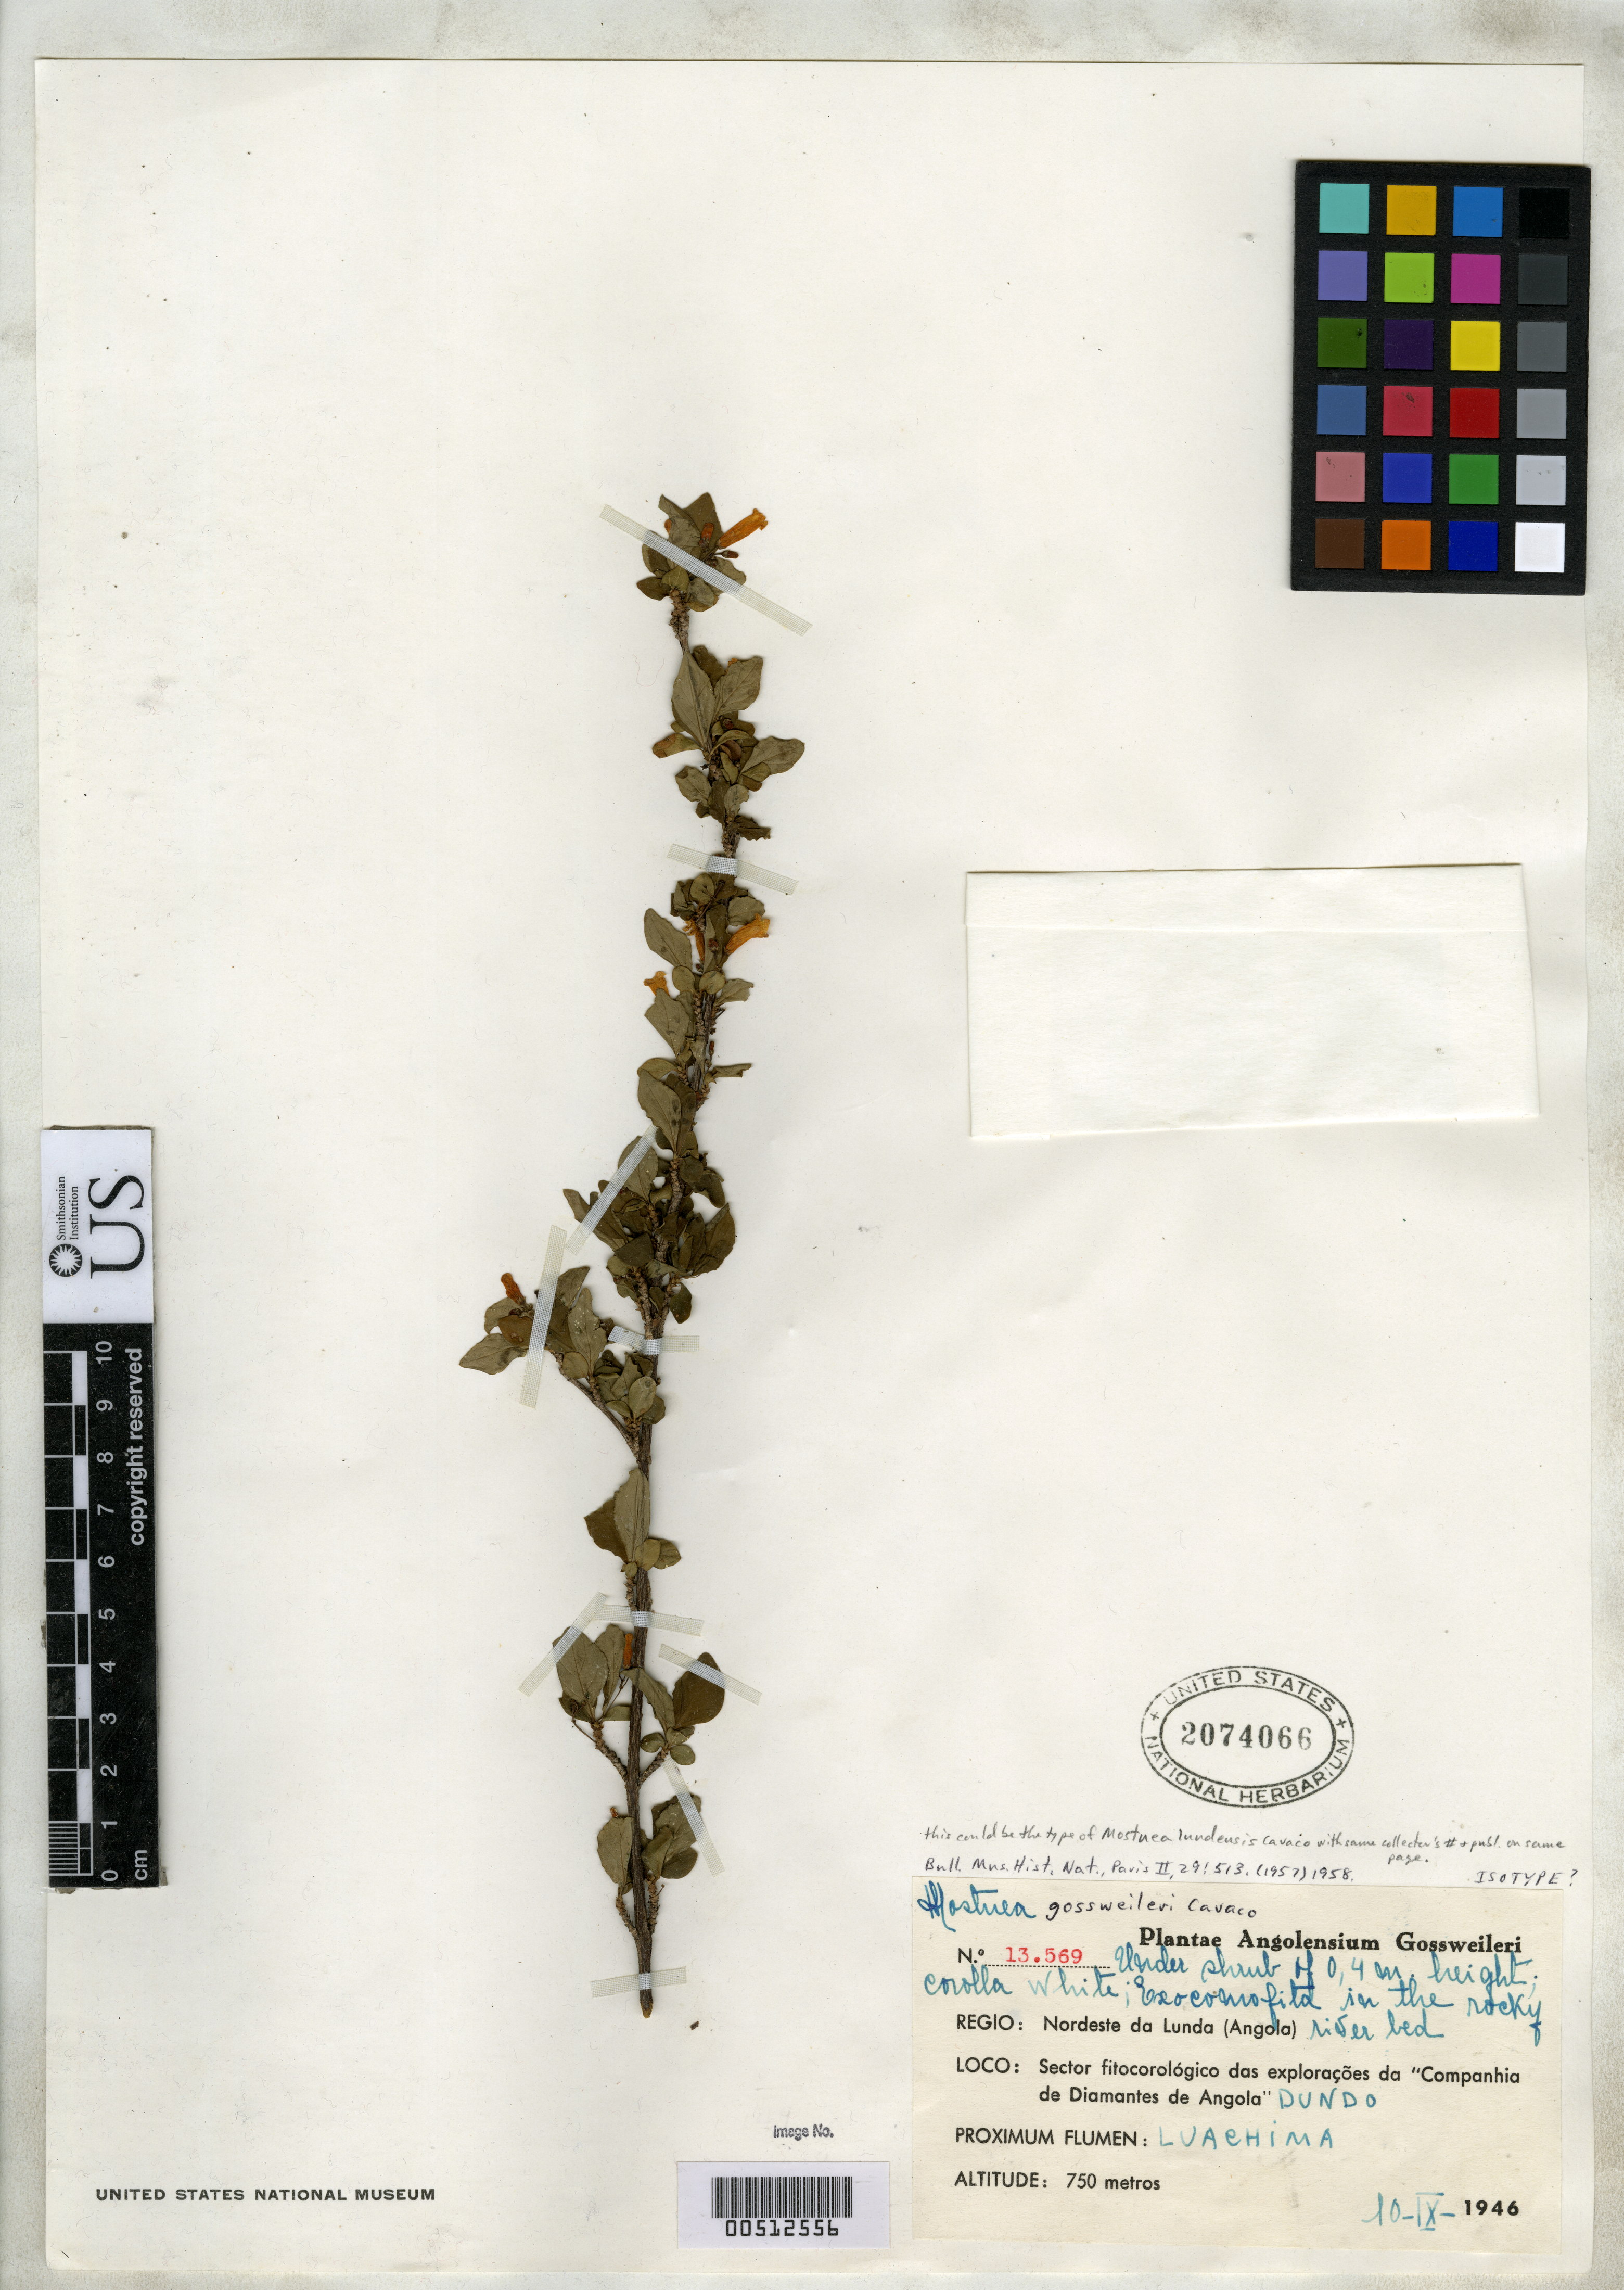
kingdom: Plantae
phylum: Tracheophyta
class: Magnoliopsida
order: Gentianales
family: Gelsemiaceae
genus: Mostuea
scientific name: Mostuea gossweileri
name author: Cavaco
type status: Possible Isotype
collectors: J. Gossweiler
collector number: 13569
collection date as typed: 10 Sep 1946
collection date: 1946-09-10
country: Angola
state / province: Lunda Norte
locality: Dundo, Nordeste da Lunda, sector fitocorologico das Exploracoes da Companhia de Diamantes de Angolo.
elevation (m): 750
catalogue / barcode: US 2074066